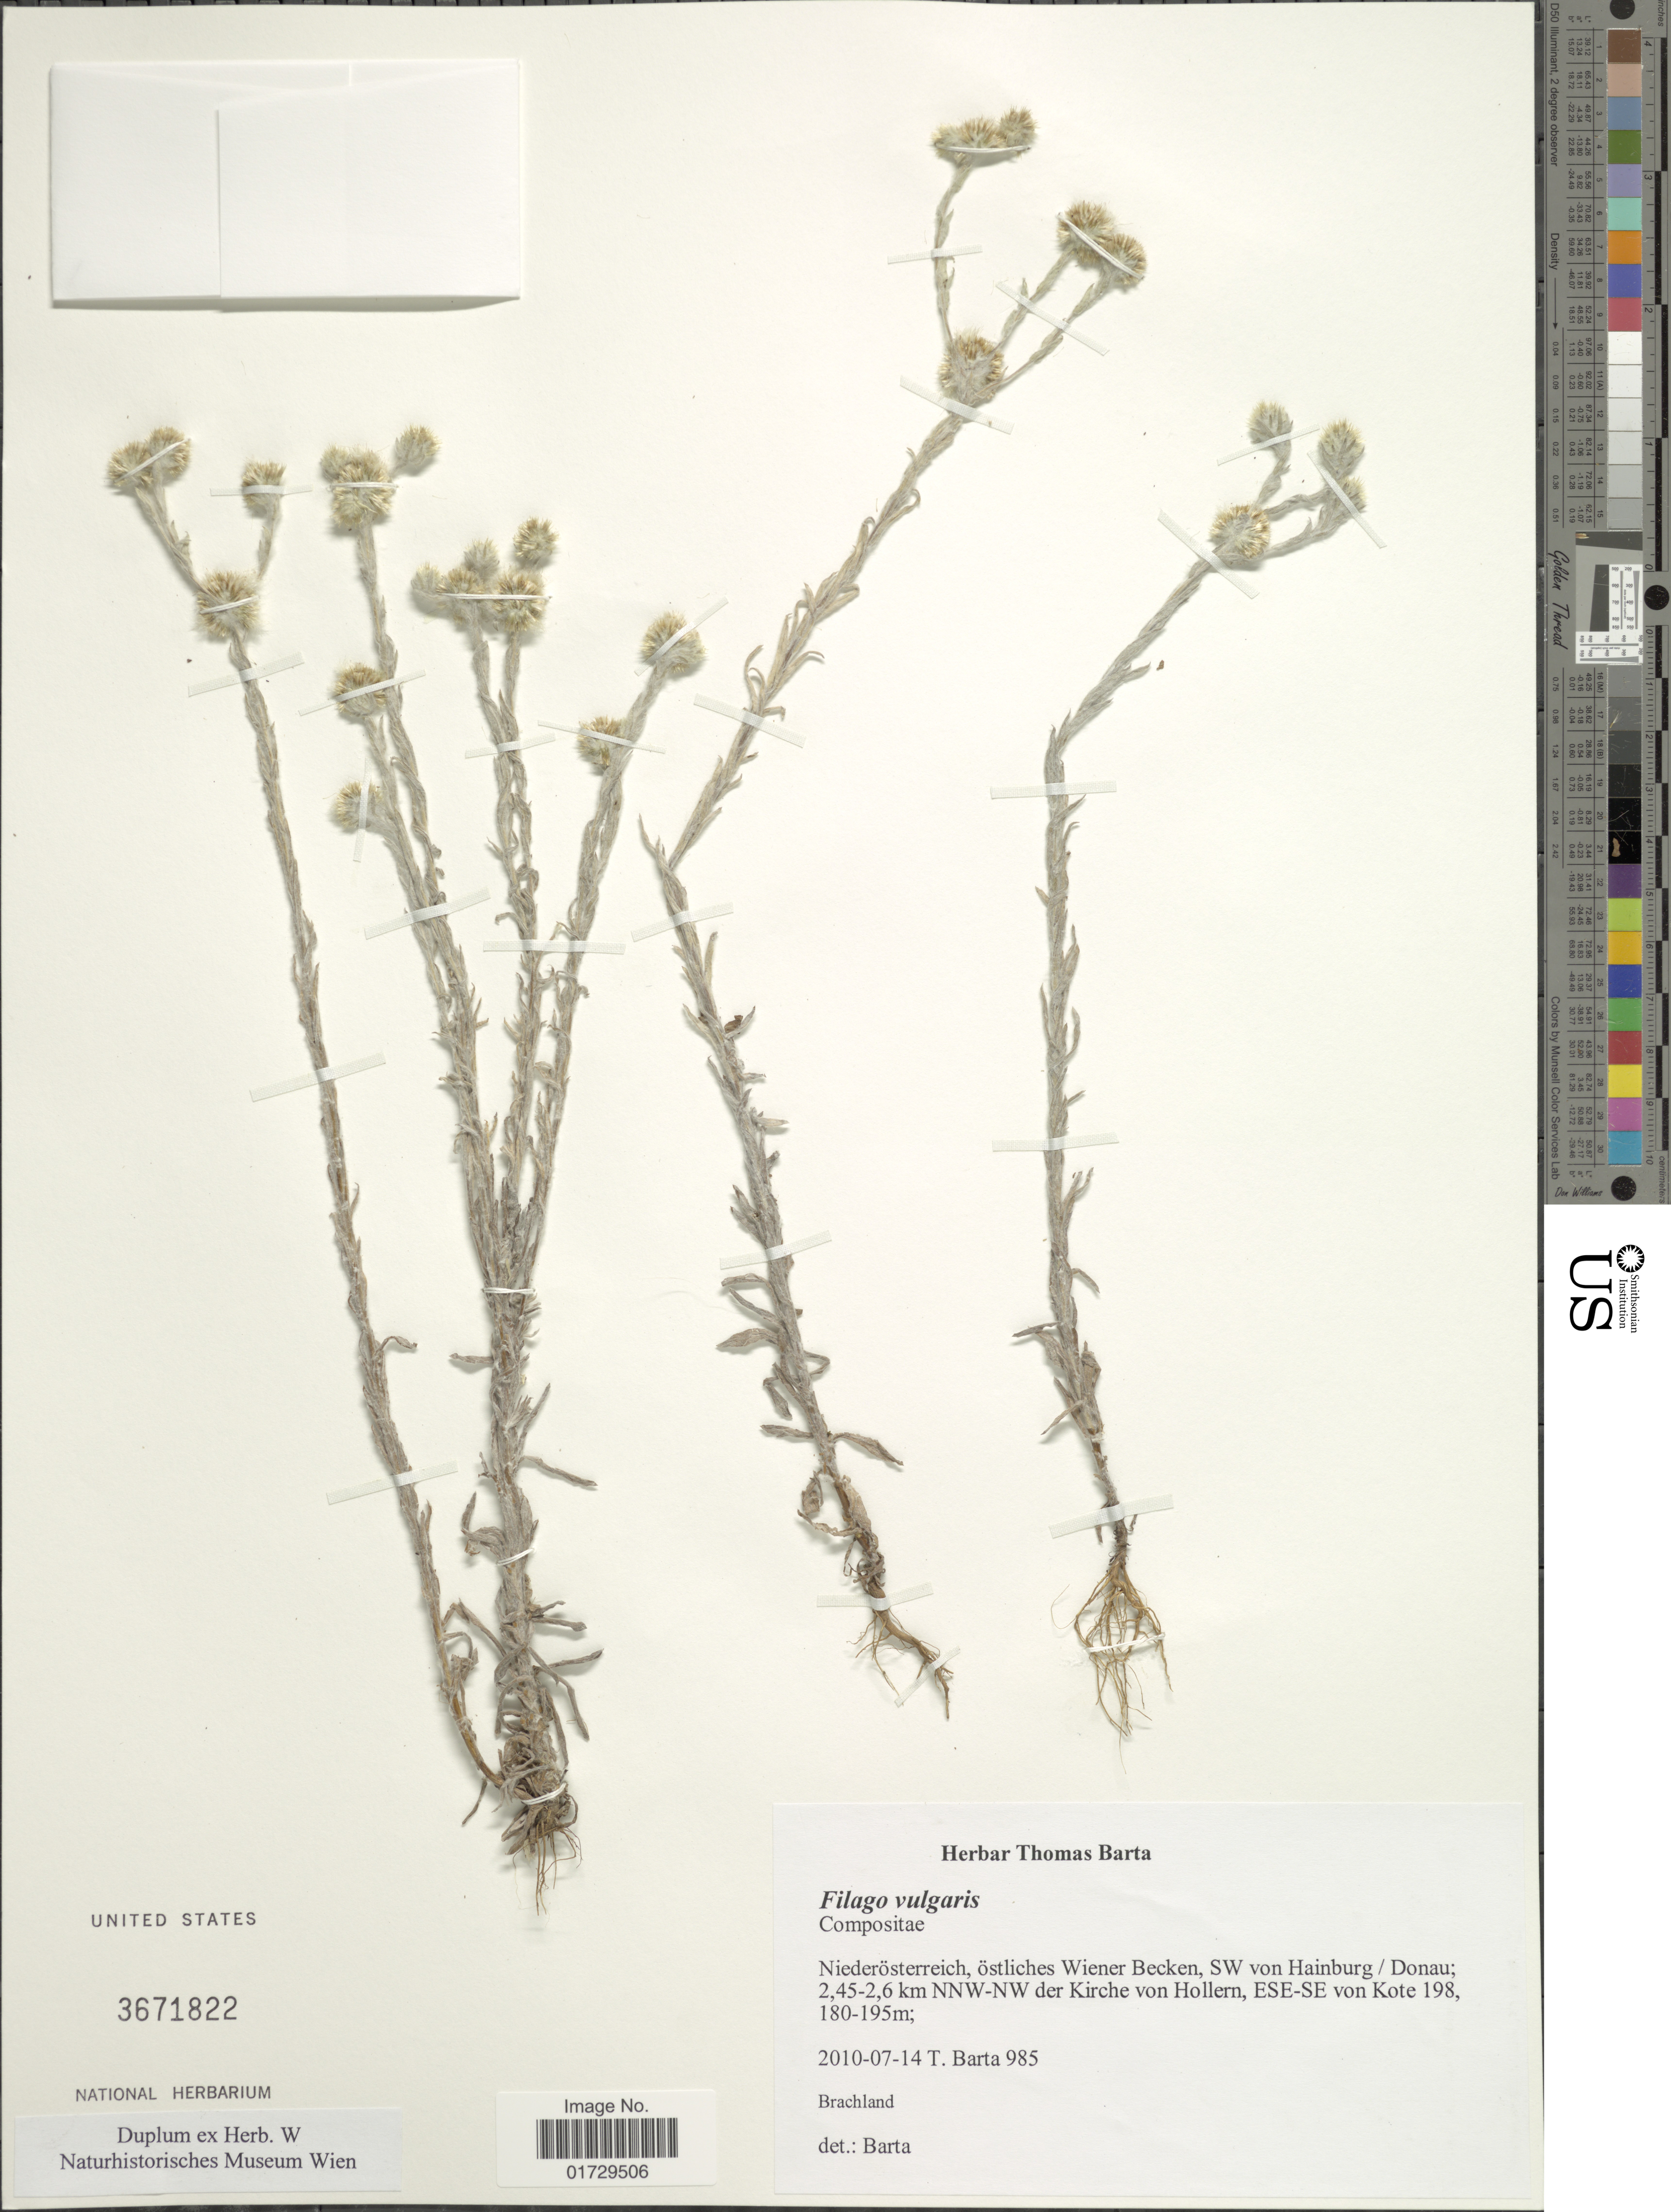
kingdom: Plantae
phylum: Tracheophyta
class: Magnoliopsida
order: Asterales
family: Asteraceae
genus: Filago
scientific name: Filago vulgaris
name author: Lam.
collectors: T. Barta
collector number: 985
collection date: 2010-07-14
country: Austria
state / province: Niederosterreich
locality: Ostliches Wiener Becken, SW von Hainburg/Donau; 2.45-2.6 km NNW-NW der Kirche von Hollern, ESE-SE von Kote 198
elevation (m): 180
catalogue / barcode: US 3671822